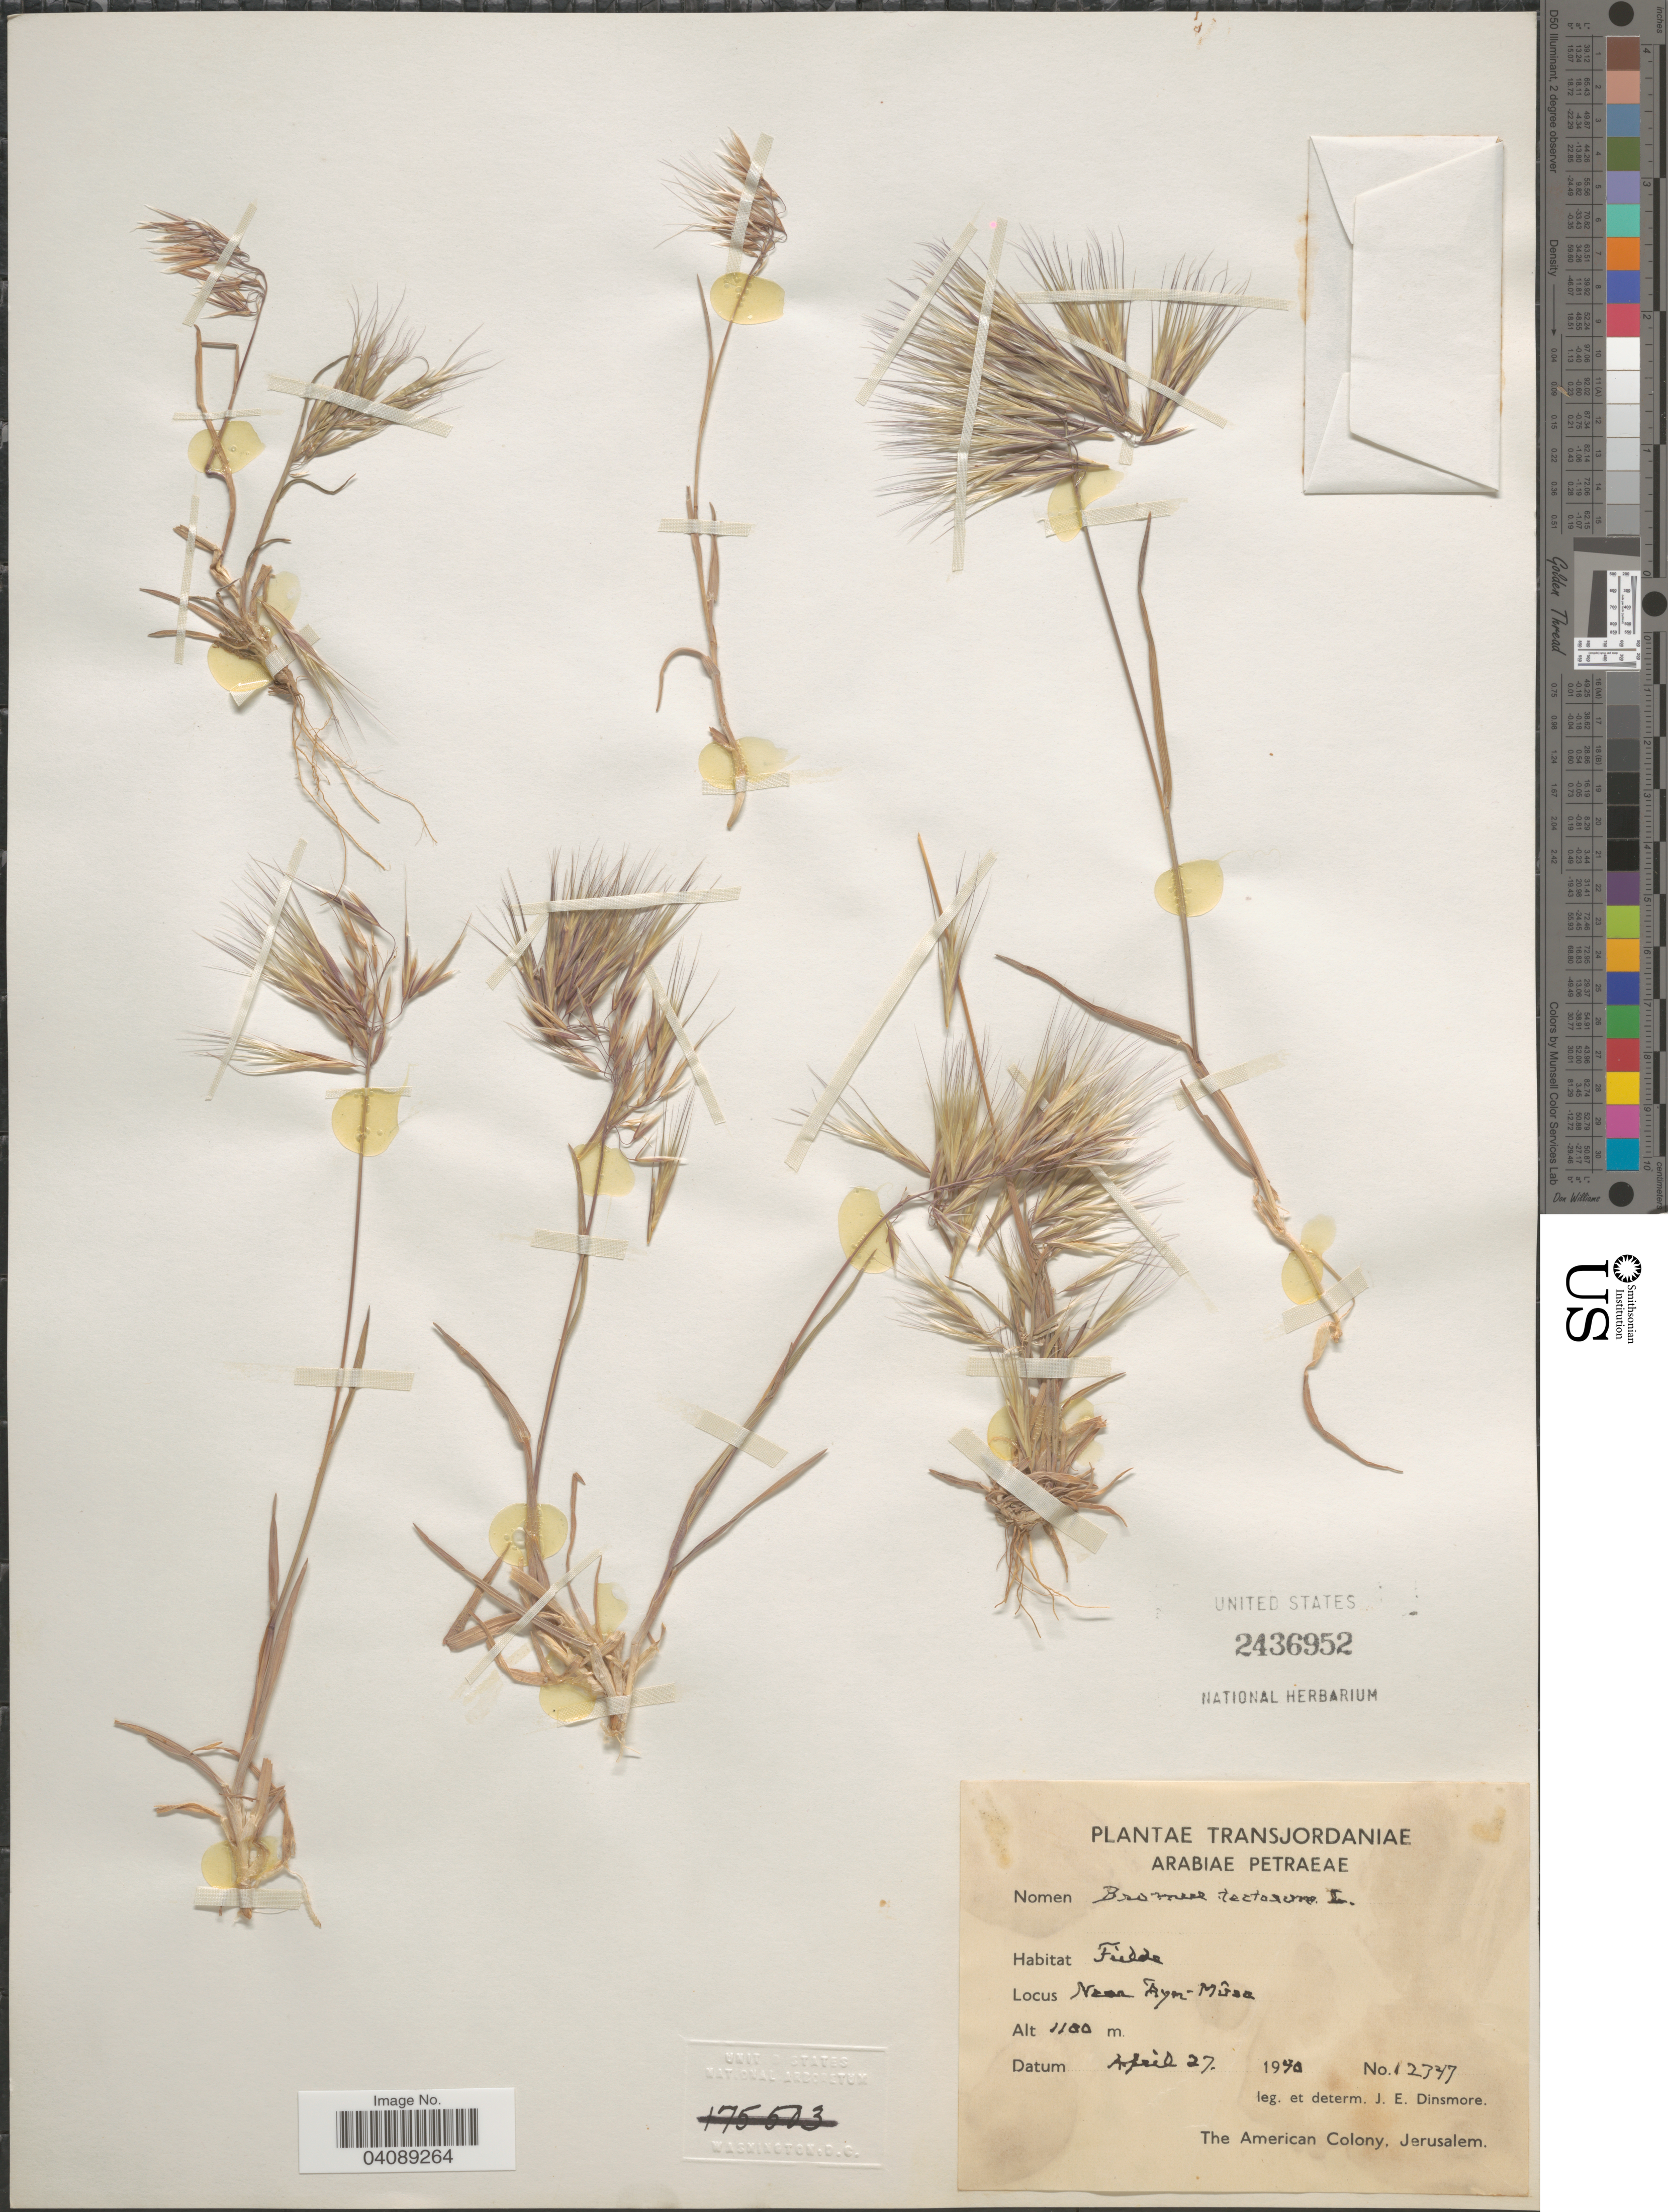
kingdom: Plantae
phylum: Tracheophyta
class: Liliopsida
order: Poales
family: Poaceae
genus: Bromus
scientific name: Bromus tectorum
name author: L.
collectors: J. Dinsmore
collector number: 12347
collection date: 1990-04-27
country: Jordan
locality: Transjordaniae. Arabiae Petraeae. Fields. Near Ayn-Mûsa.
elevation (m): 1100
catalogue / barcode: US 2436952